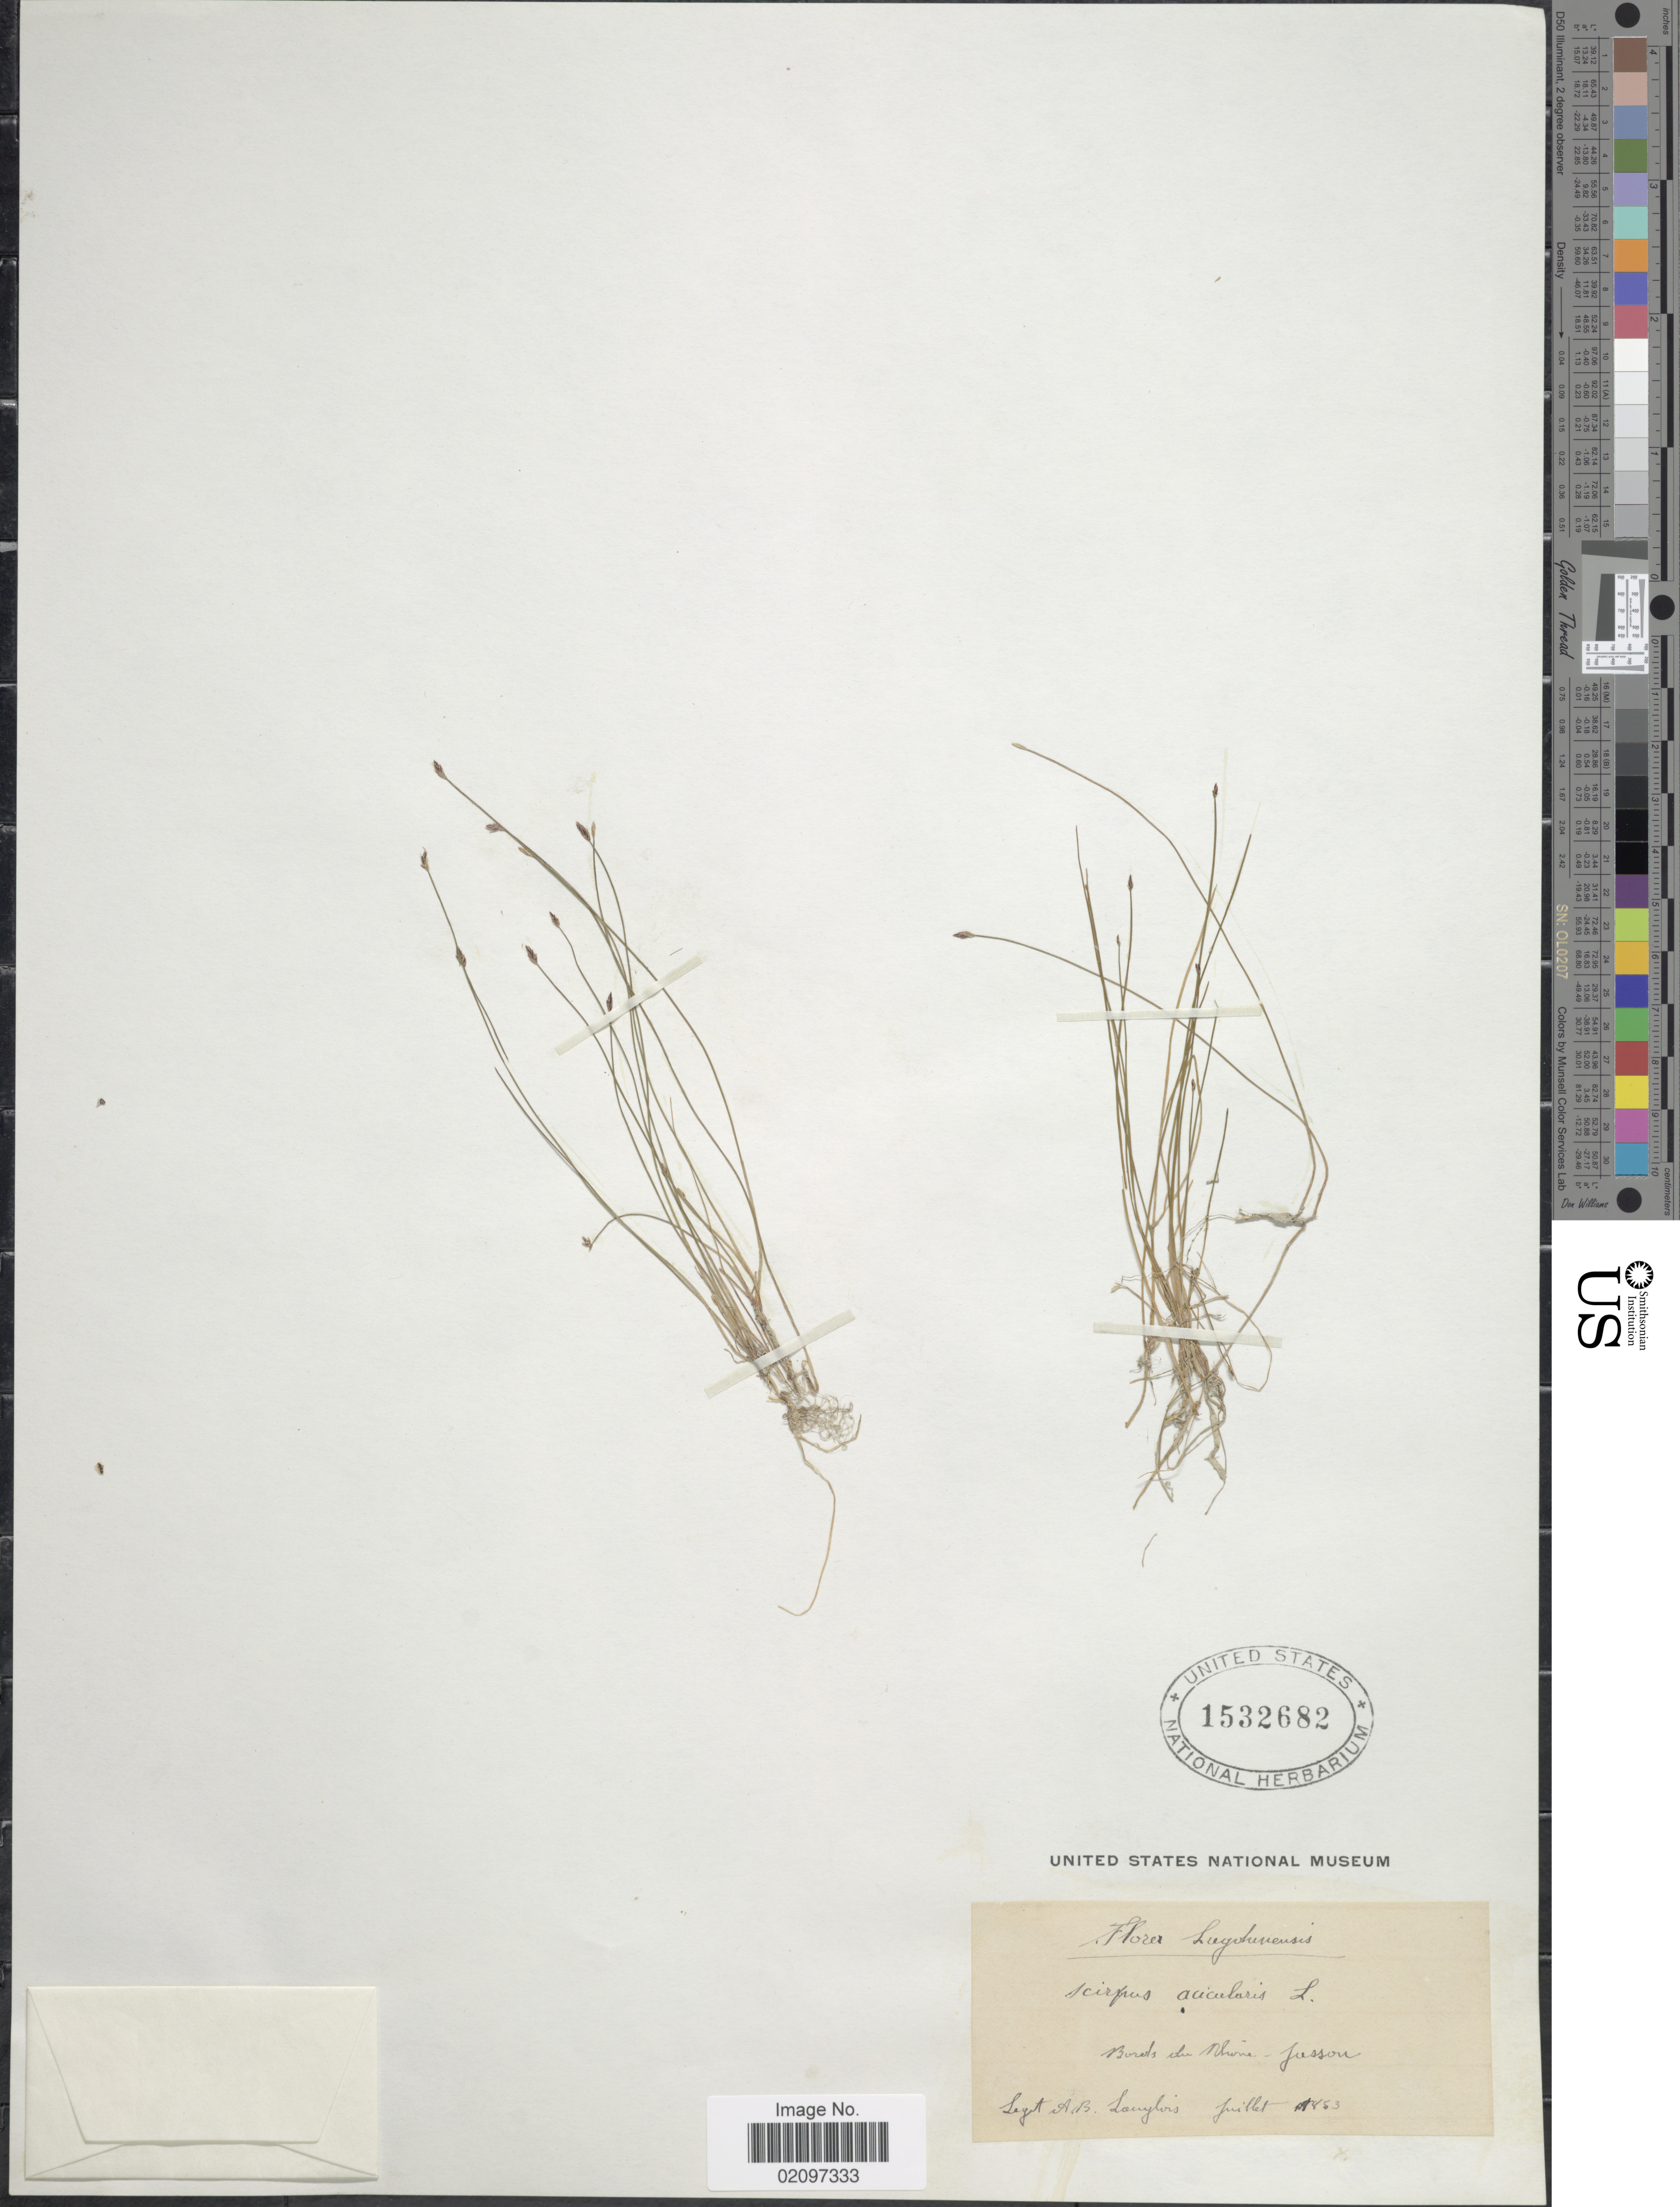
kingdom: Plantae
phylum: Tracheophyta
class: Liliopsida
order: Poales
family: Cyperaceae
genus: Eleocharis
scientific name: Eleocharis acicularis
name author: (L.) Roem. & Schult.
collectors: A. Langlois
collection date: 1853-07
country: France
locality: Bords du Rhone - Jasson.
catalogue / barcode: US 1532682